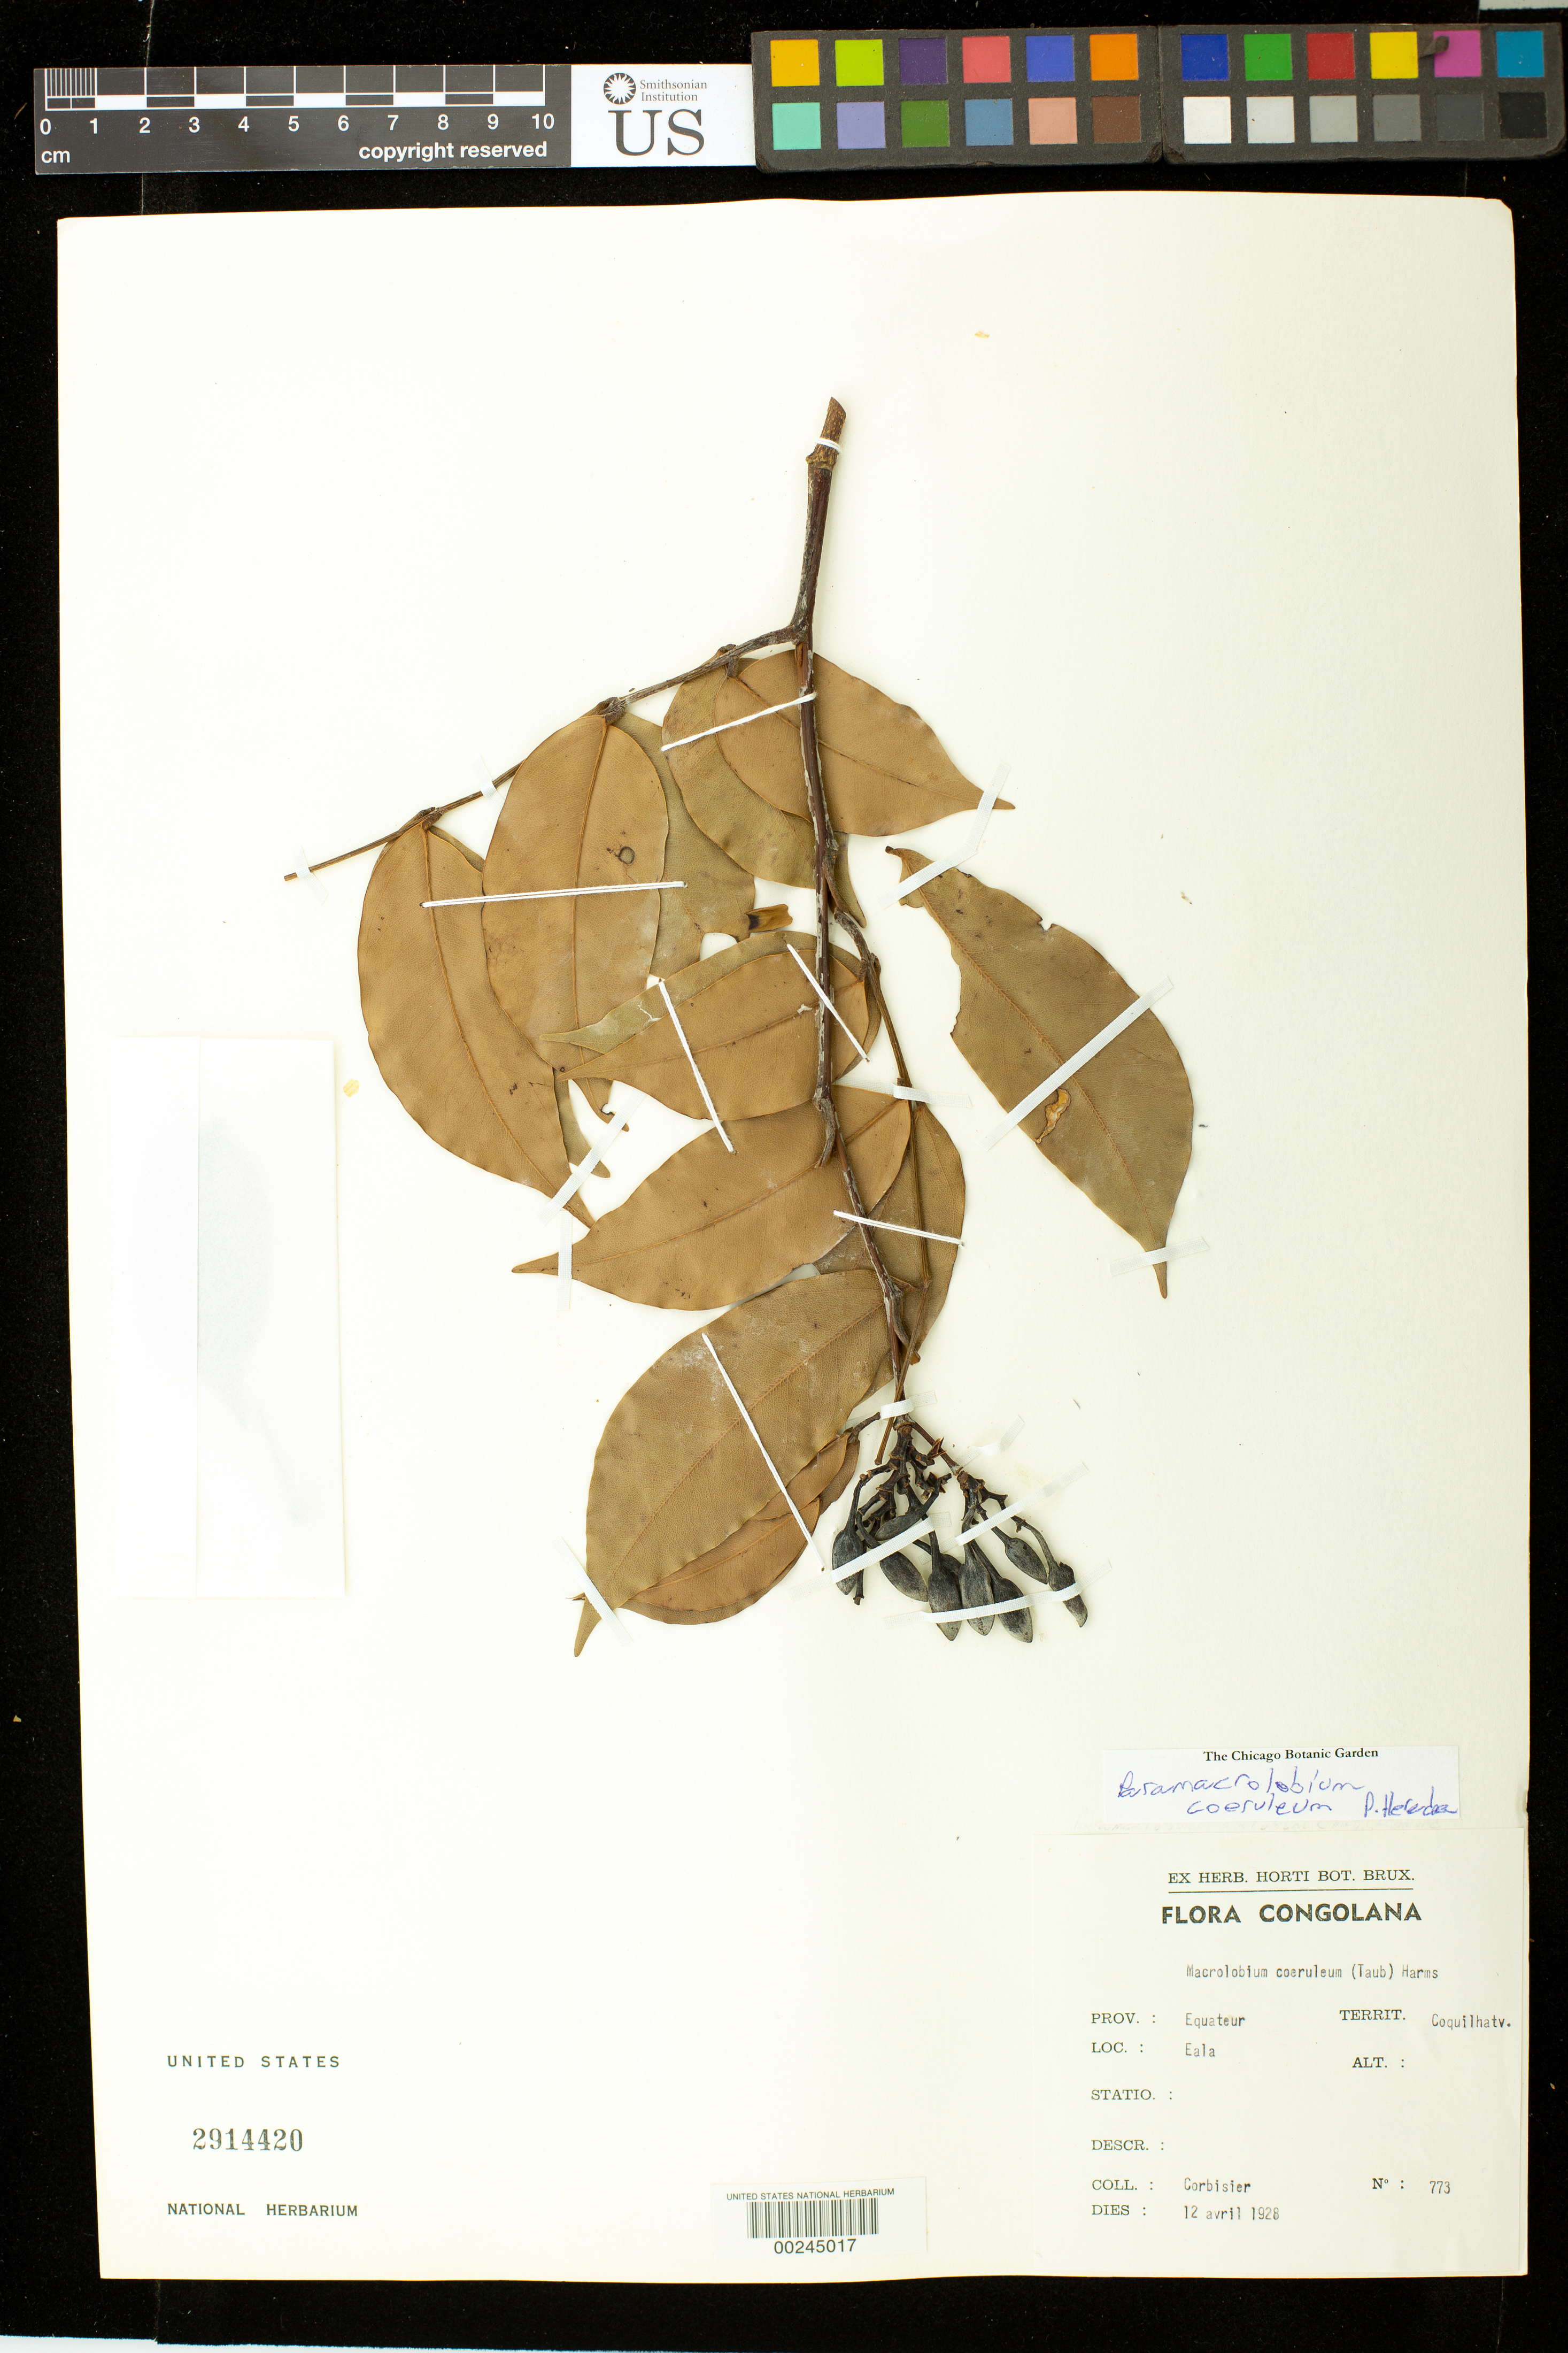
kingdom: Plantae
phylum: Tracheophyta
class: Magnoliopsida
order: Fabales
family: Fabaceae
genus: Macrolobium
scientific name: Macrolobium coeruleum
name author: (Taub.) Harms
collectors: A. Corbisier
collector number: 773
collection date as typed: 12 Apr 1928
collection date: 1928-04-12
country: Congo, Democratic Republic of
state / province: Équateur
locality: Eala; coquilhatv. territ.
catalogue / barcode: US 2914420